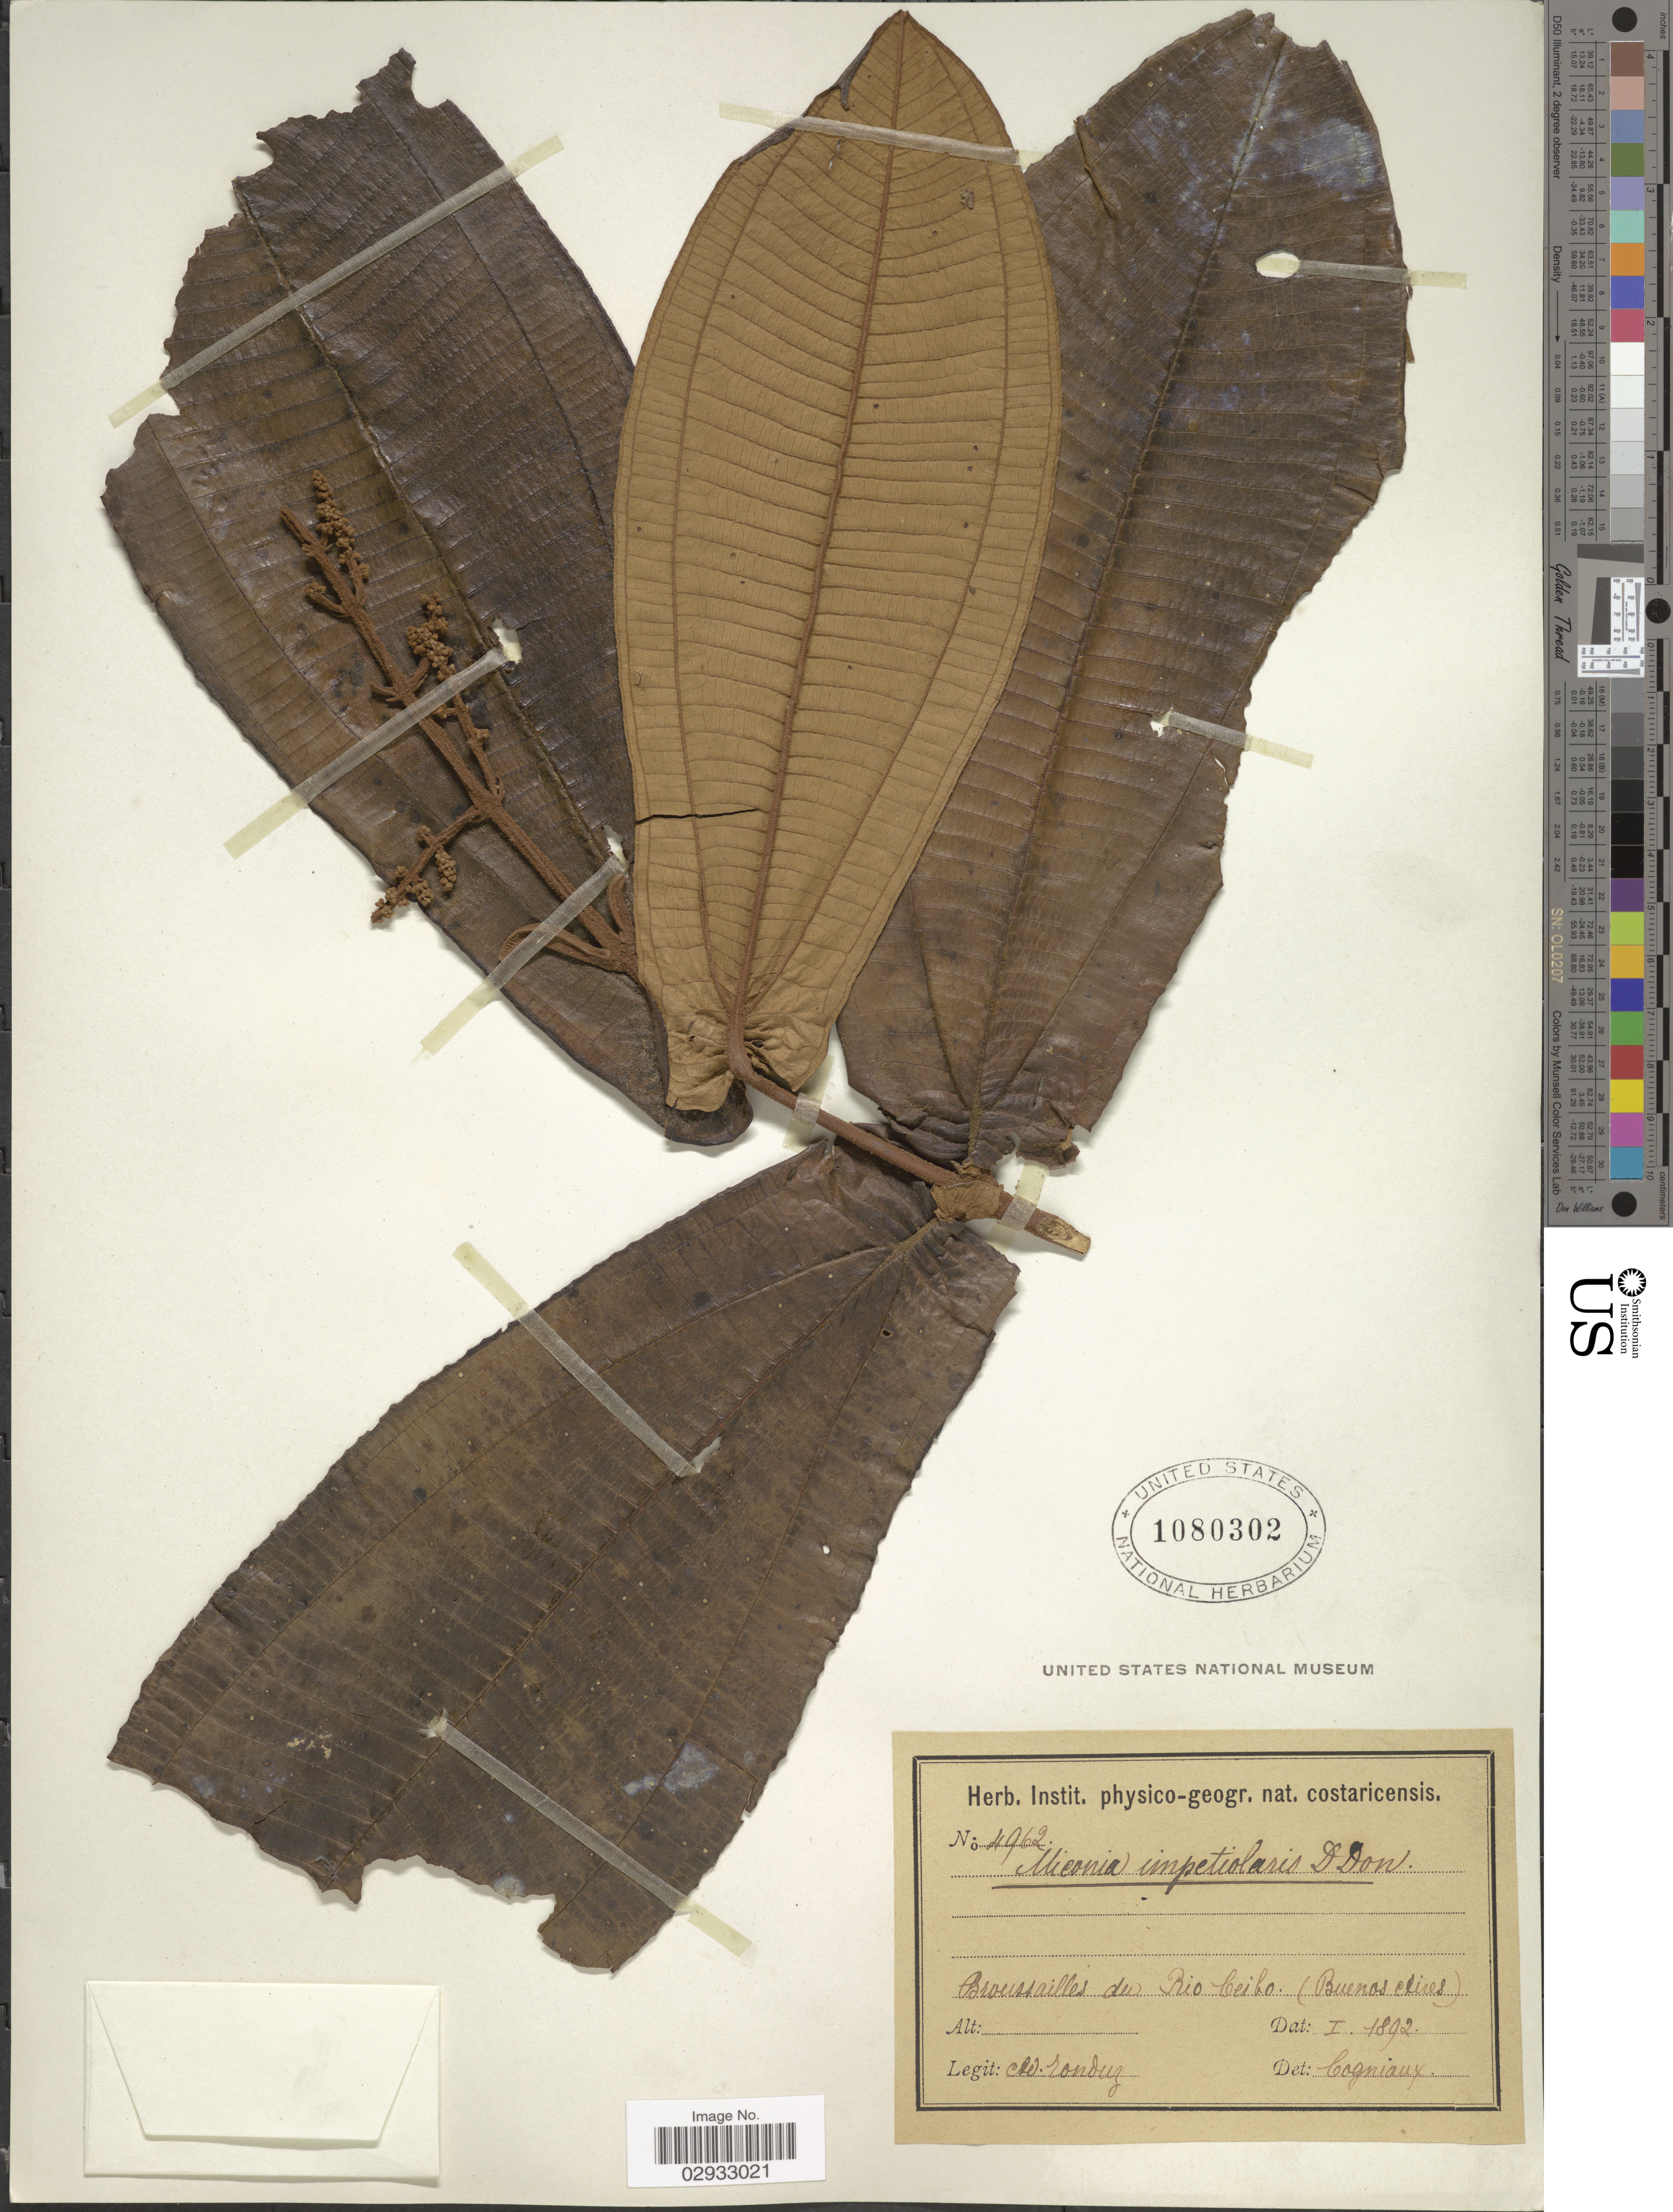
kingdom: Plantae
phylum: Tracheophyta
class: Magnoliopsida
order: Myrtales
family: Melastomataceae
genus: Miconia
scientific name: Miconia impetiolaris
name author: (Sw.) D. Don ex DC.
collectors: A. Tonduz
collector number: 4962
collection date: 1892-01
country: Costa Rica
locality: Broussailles du Rio Ceibo. (Buenos Aires).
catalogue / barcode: US 1080302